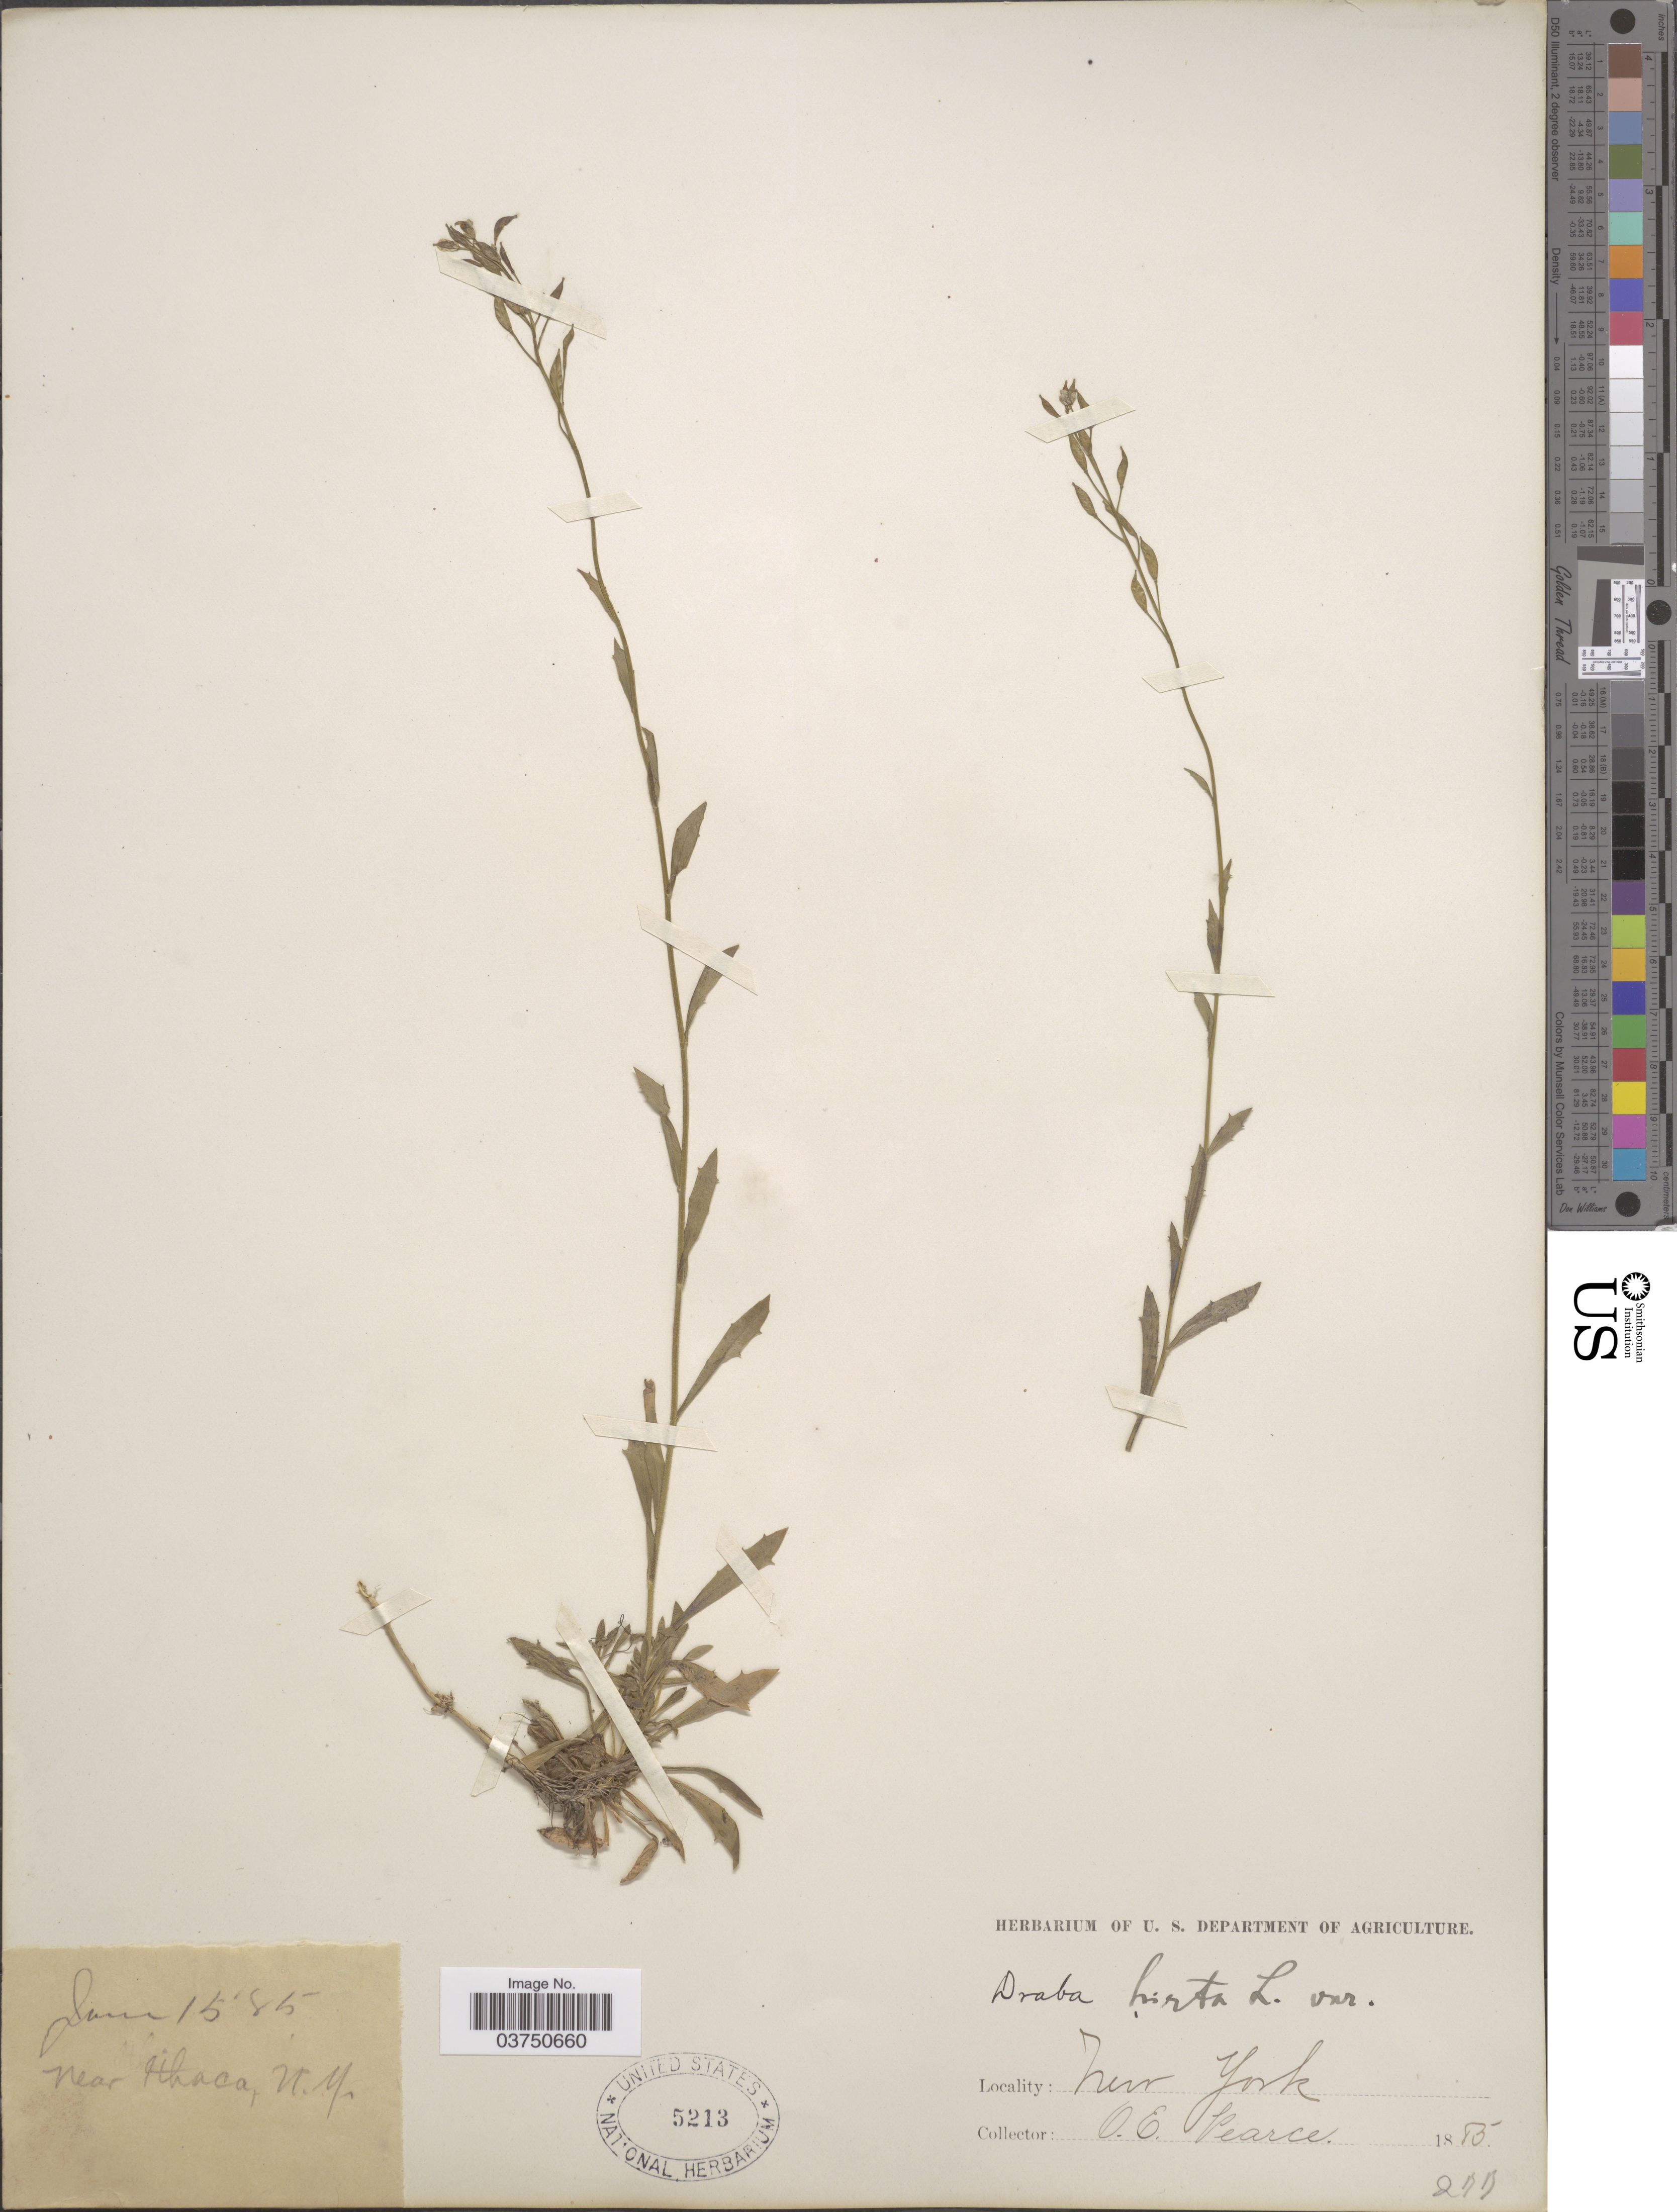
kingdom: Plantae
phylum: Tracheophyta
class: Magnoliopsida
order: Brassicales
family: Brassicaceae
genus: Draba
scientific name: Draba arabisans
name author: Michx.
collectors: O. E. Pearce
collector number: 211*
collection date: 1885-06-15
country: United States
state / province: New York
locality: Near Ithaca.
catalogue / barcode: US 5213